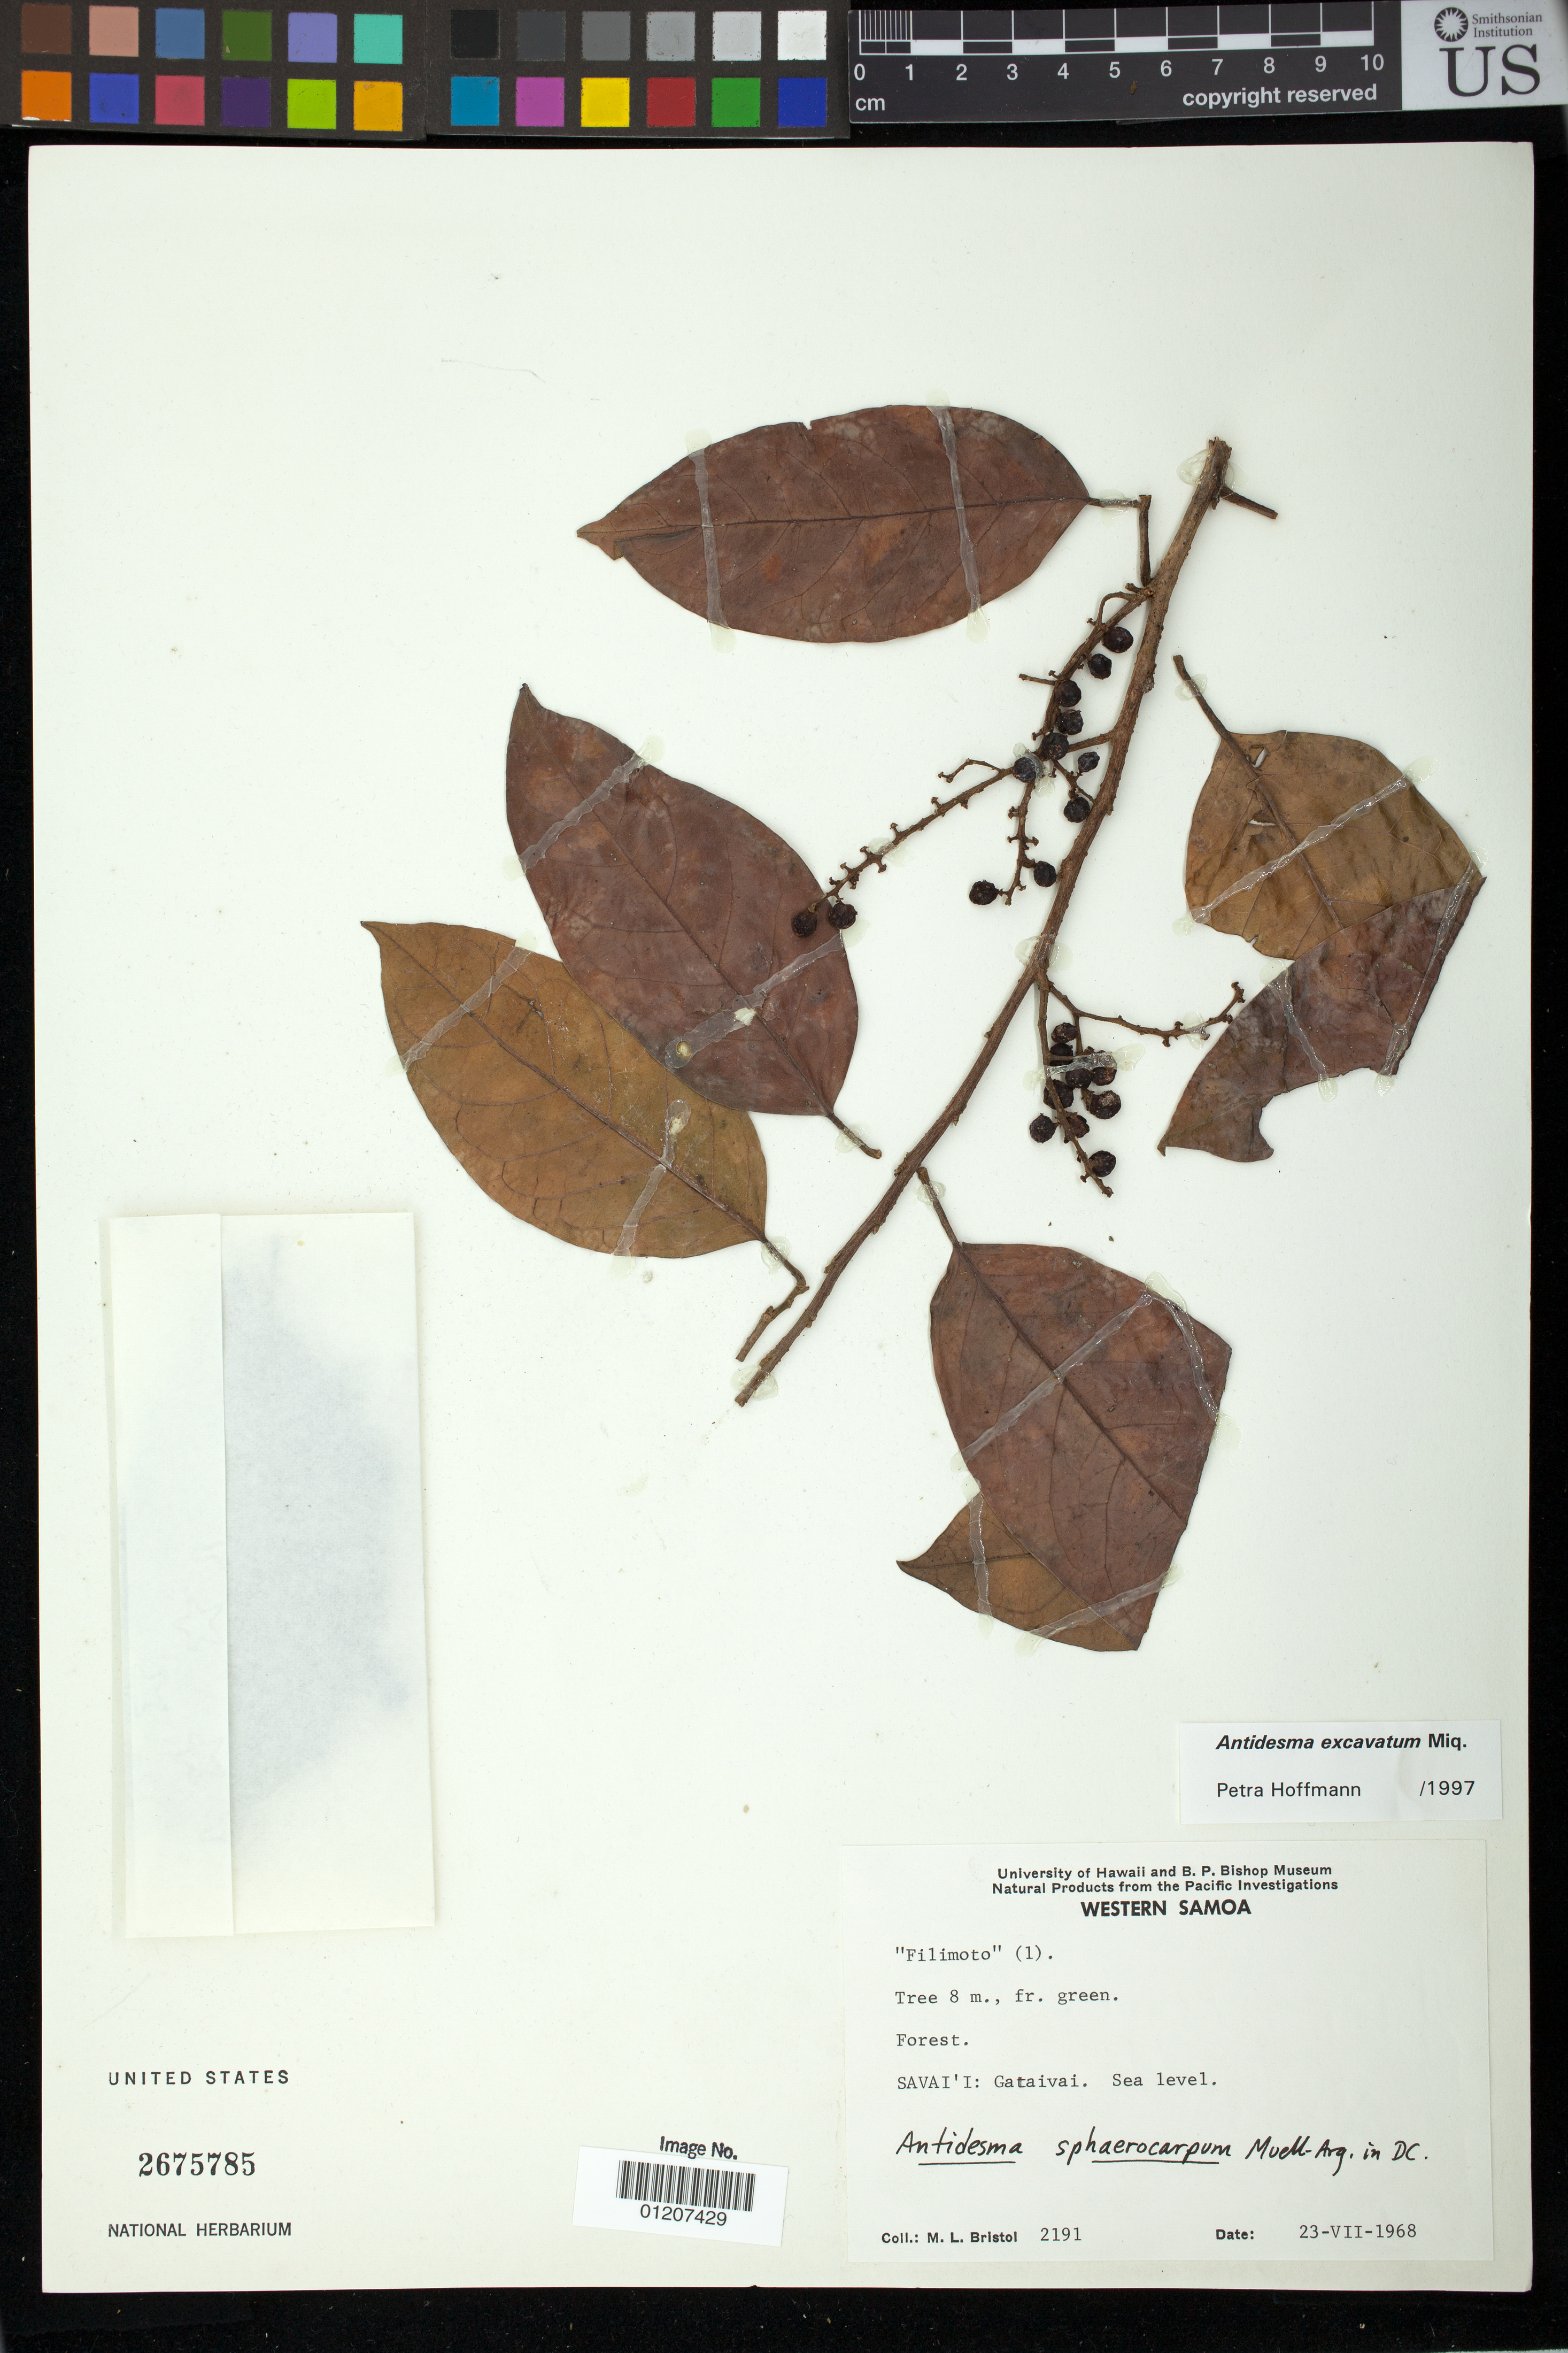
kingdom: Plantae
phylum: Tracheophyta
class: Magnoliopsida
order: Malpighiales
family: Phyllanthaceae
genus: Antidesma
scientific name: Antidesma excavatum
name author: Miq.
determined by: Hoffman, P.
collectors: M. L. Bristol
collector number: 2191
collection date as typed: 23 Jul 1968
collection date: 1968-07-23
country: Samoa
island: Savai'i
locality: Gataivai.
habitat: Forest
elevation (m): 0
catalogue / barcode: US 2675785